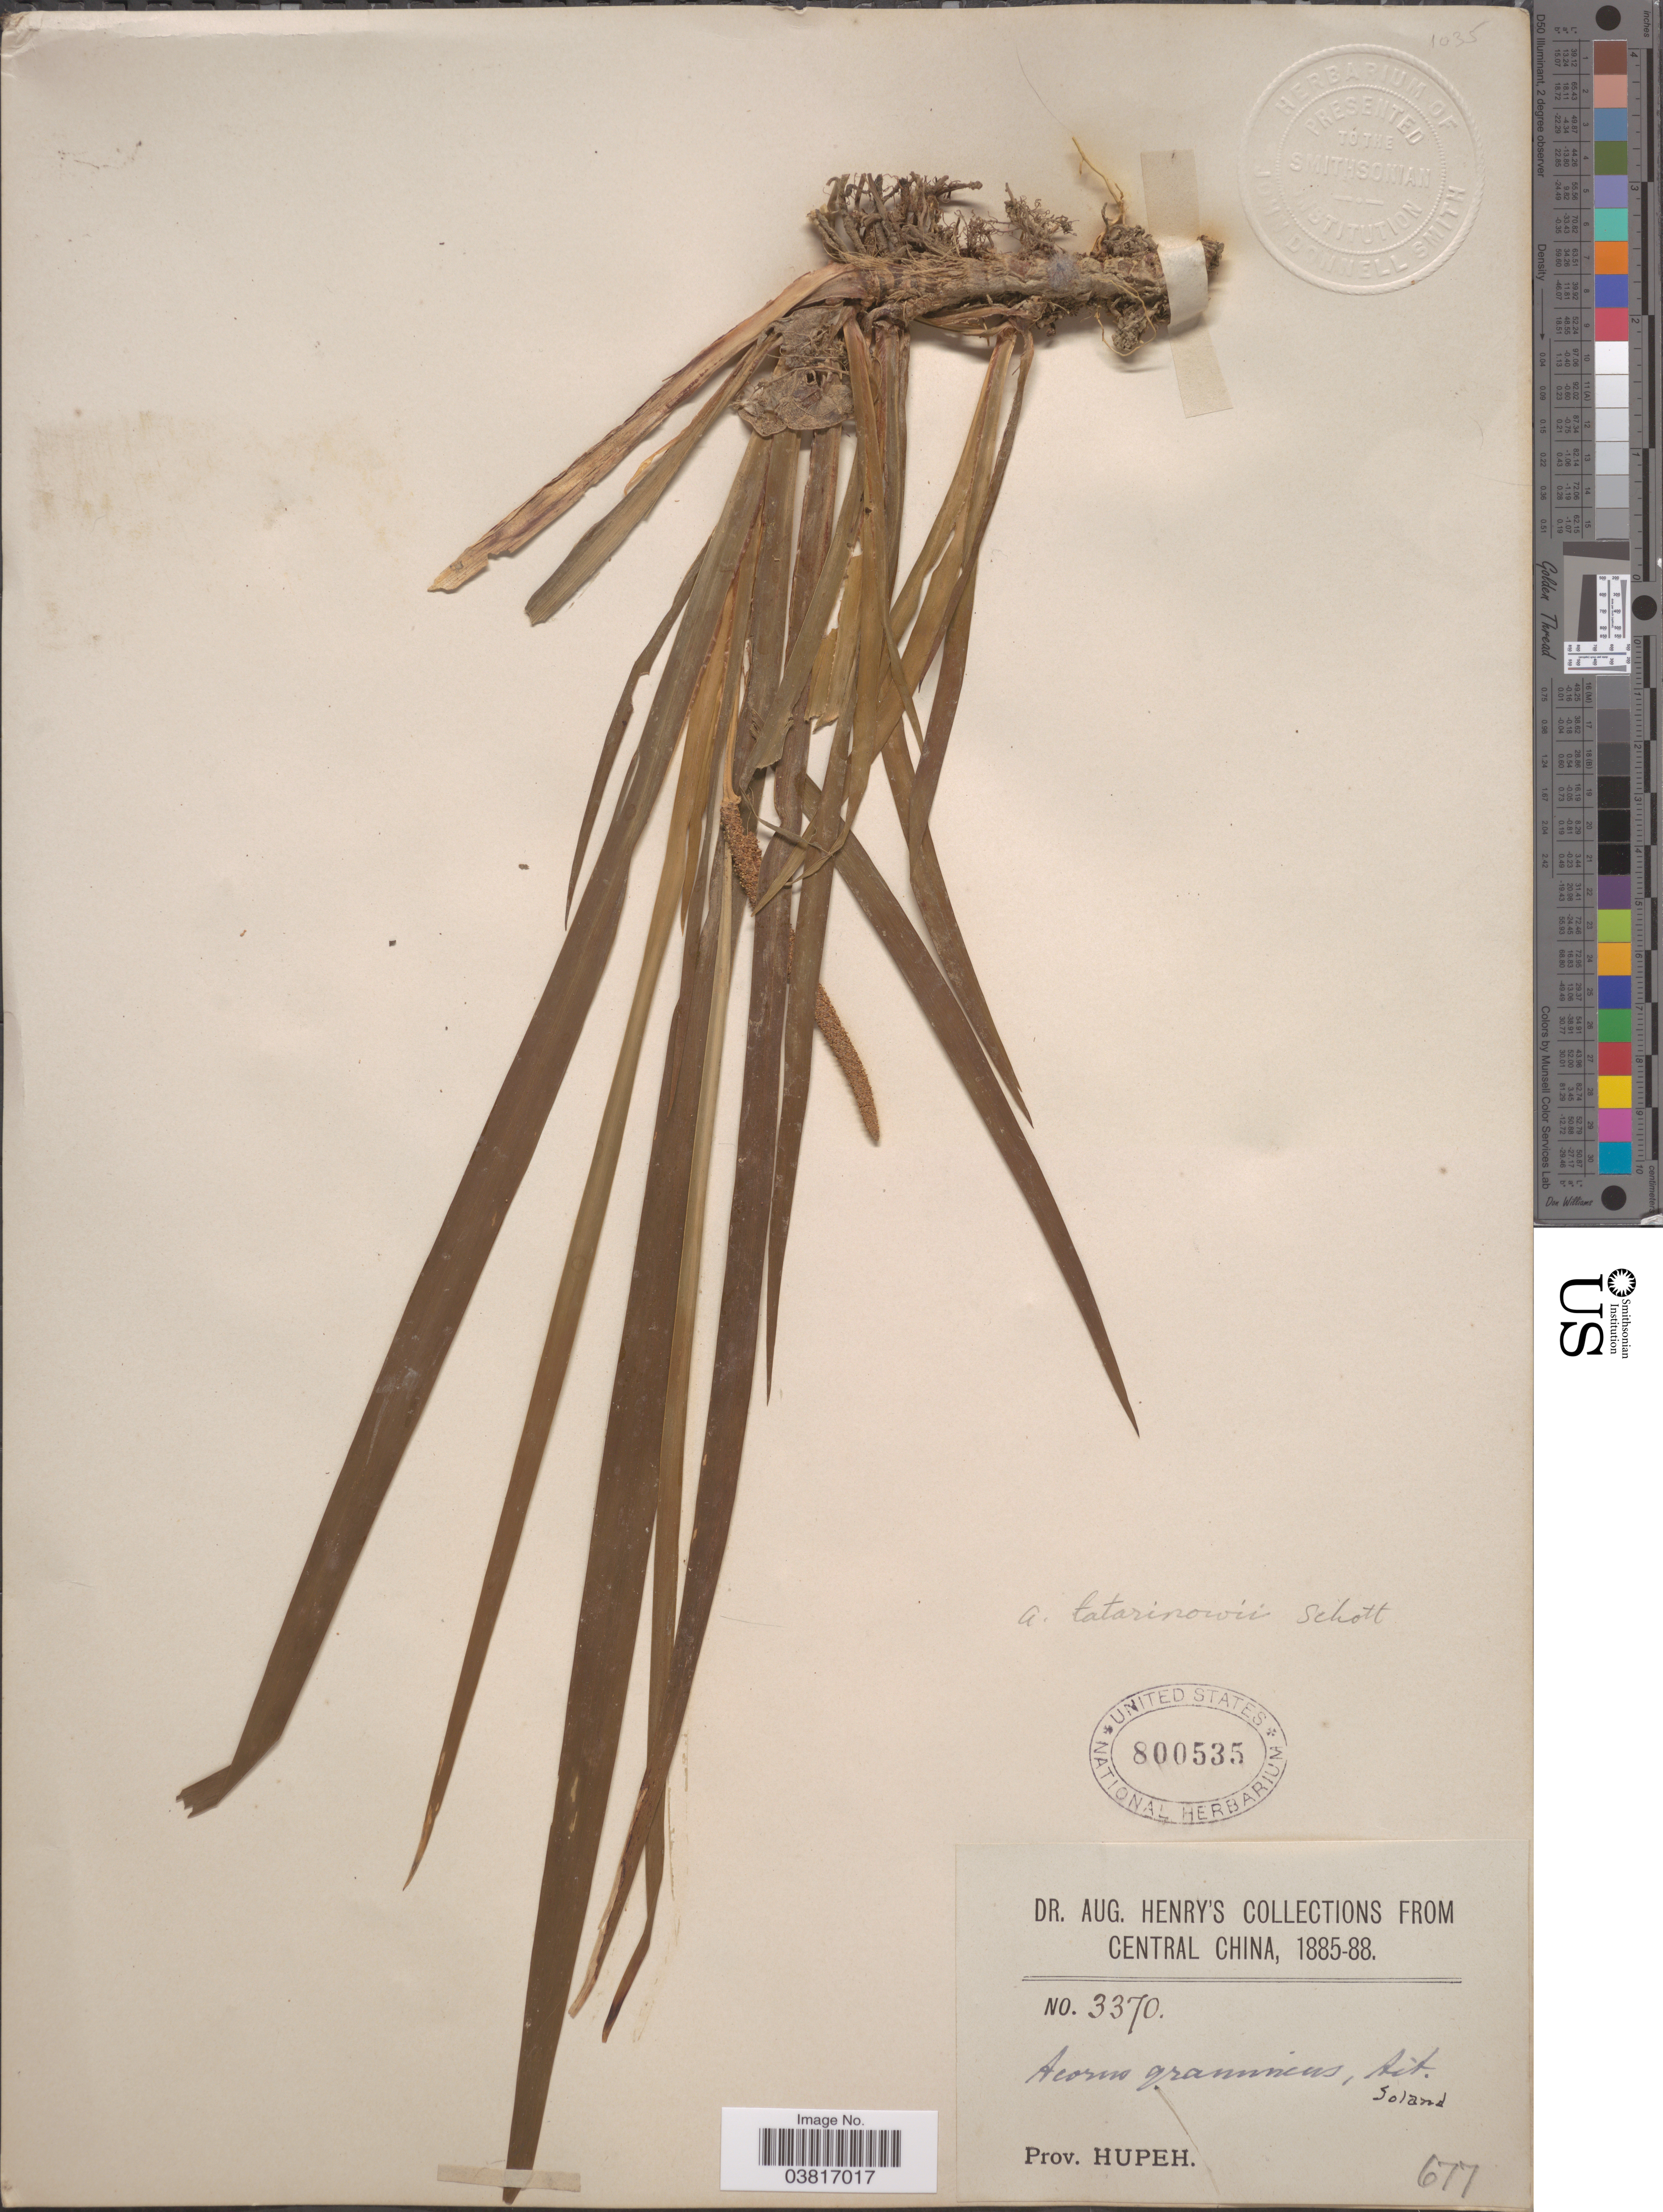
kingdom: Plantae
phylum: Tracheophyta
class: Liliopsida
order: Acorales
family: Acoraceae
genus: Acorus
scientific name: Acorus gramineus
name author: Sol. ex Aiton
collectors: A. Henry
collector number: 3370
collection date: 1885/1888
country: China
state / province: Hubei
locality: Central China. Prov. Hupeh.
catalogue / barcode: US 800535